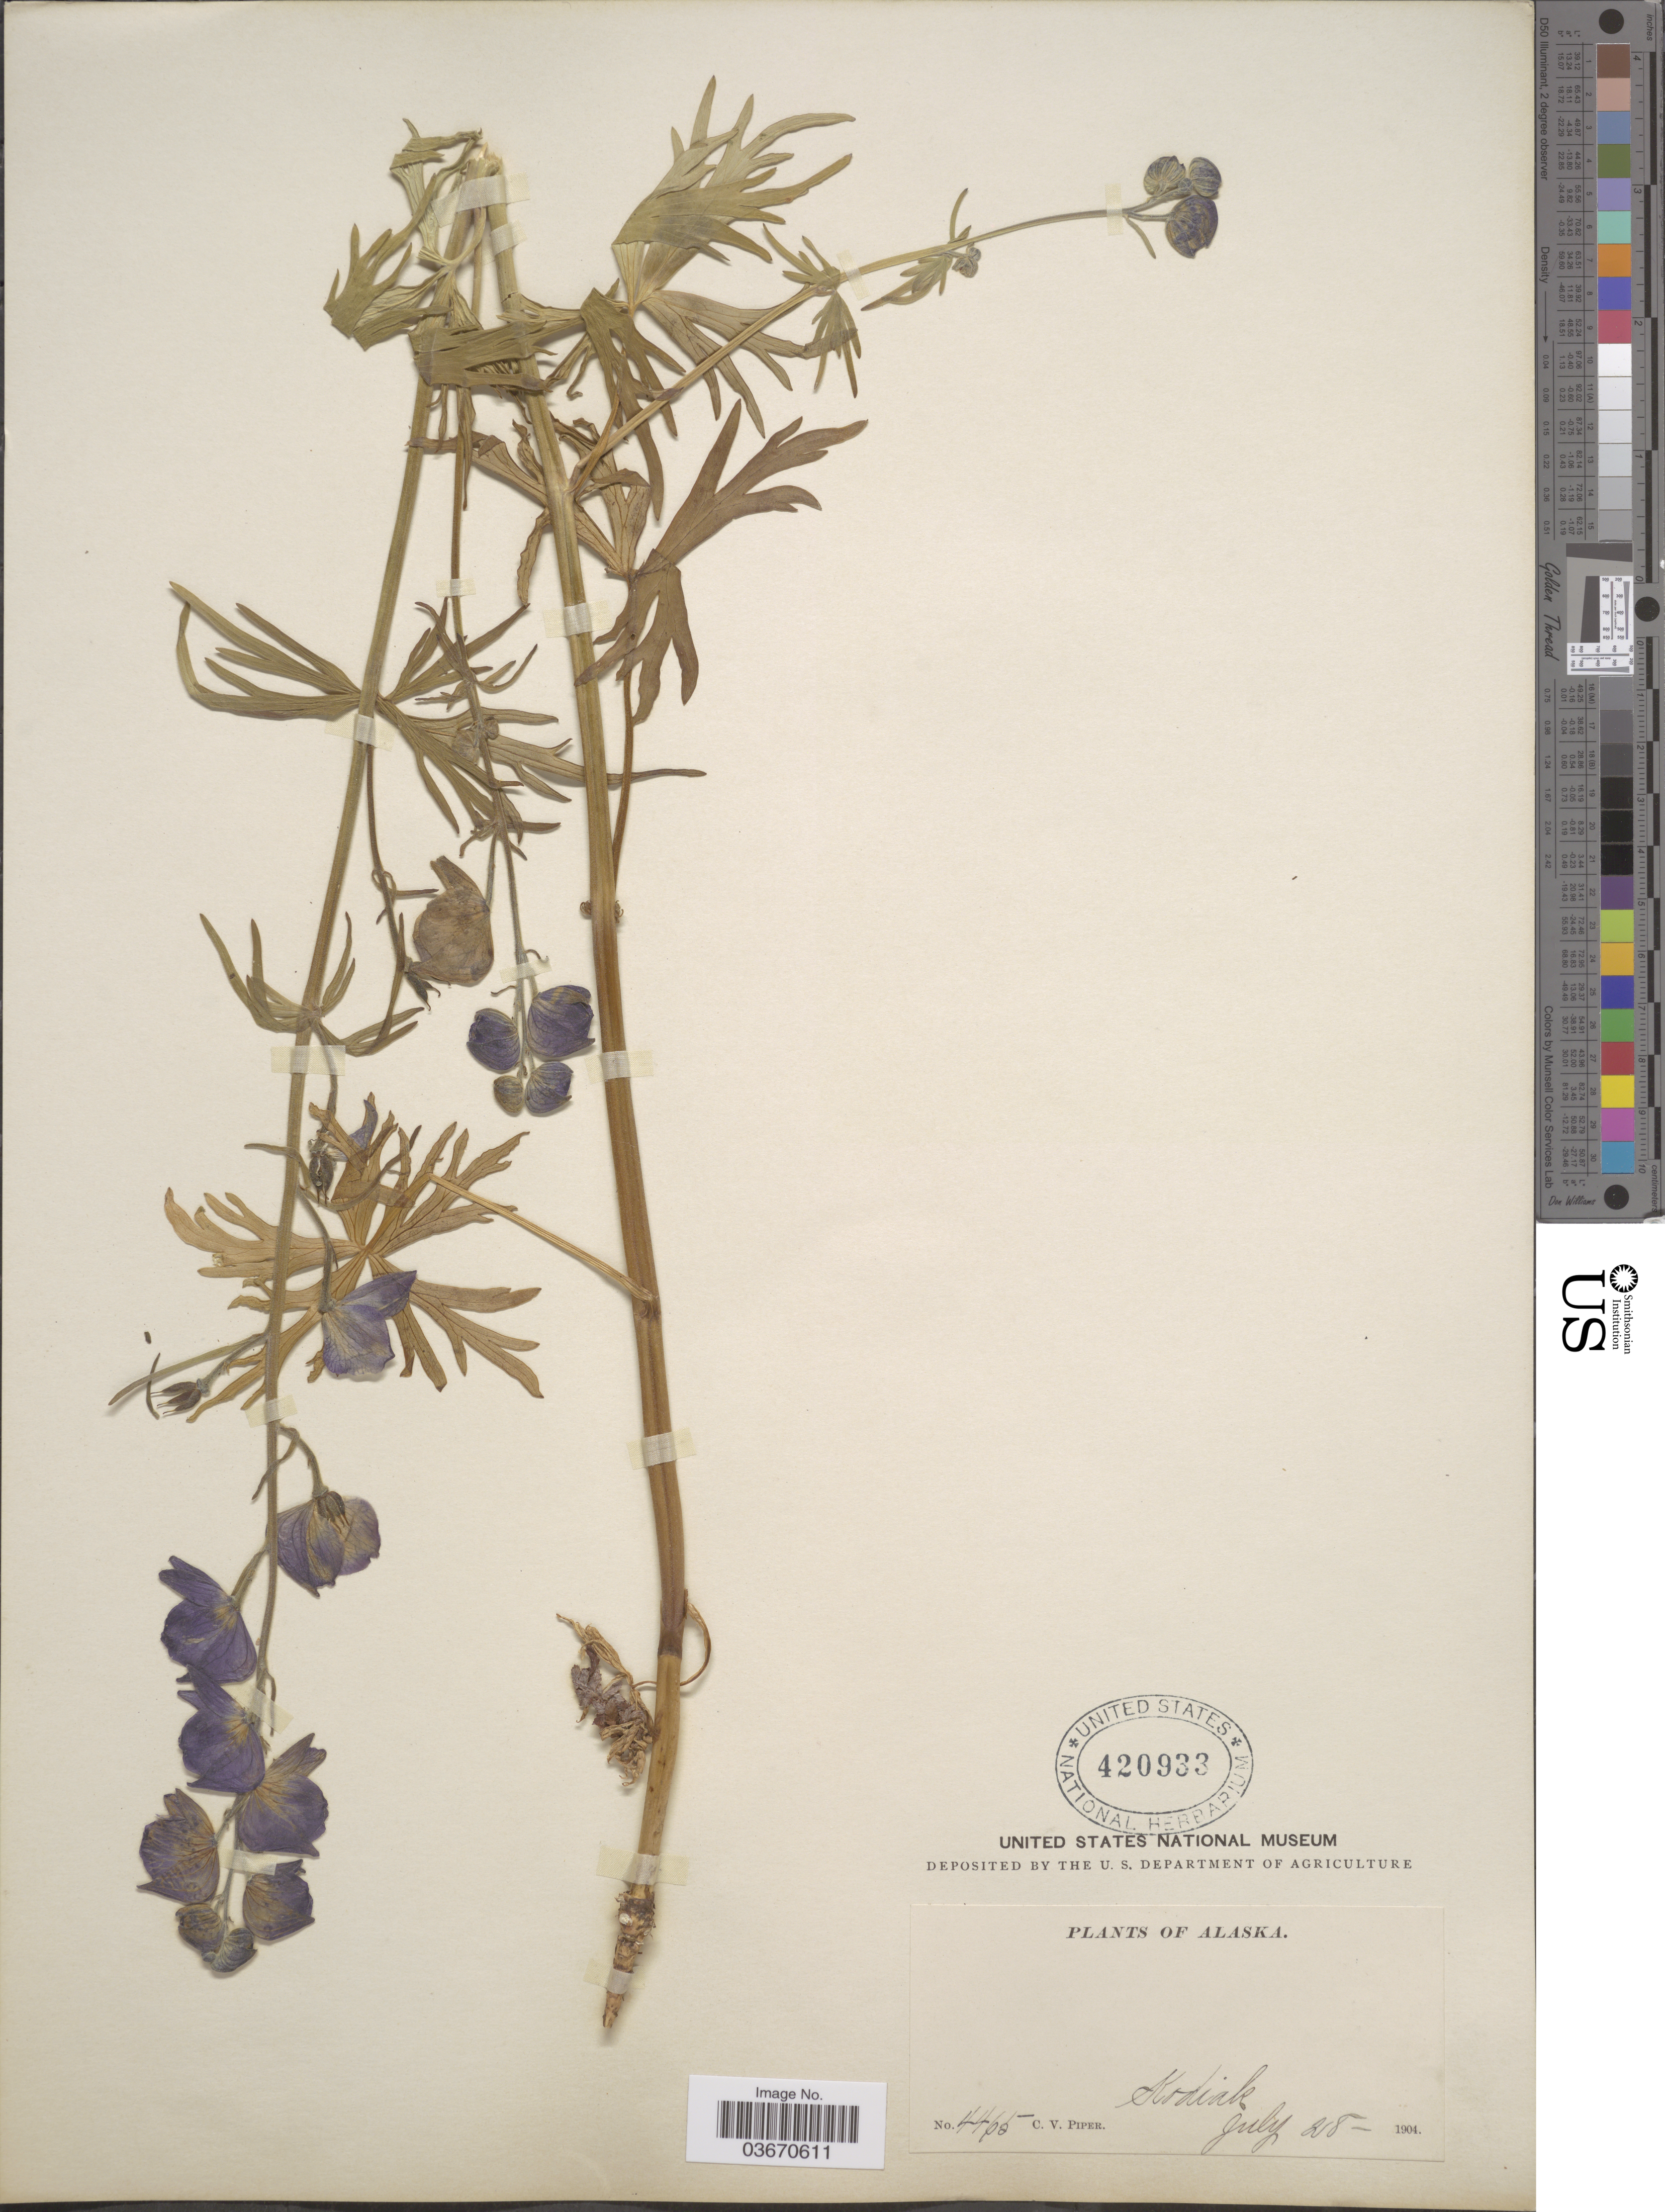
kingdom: Plantae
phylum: Tracheophyta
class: Magnoliopsida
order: Ranunculales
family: Ranunculaceae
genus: Aconitum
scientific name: Aconitum delphinifolium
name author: DC.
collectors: C. V. Piper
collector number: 4465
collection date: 1904-07-28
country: United States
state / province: Alaska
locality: Kodiak.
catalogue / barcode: US 420933